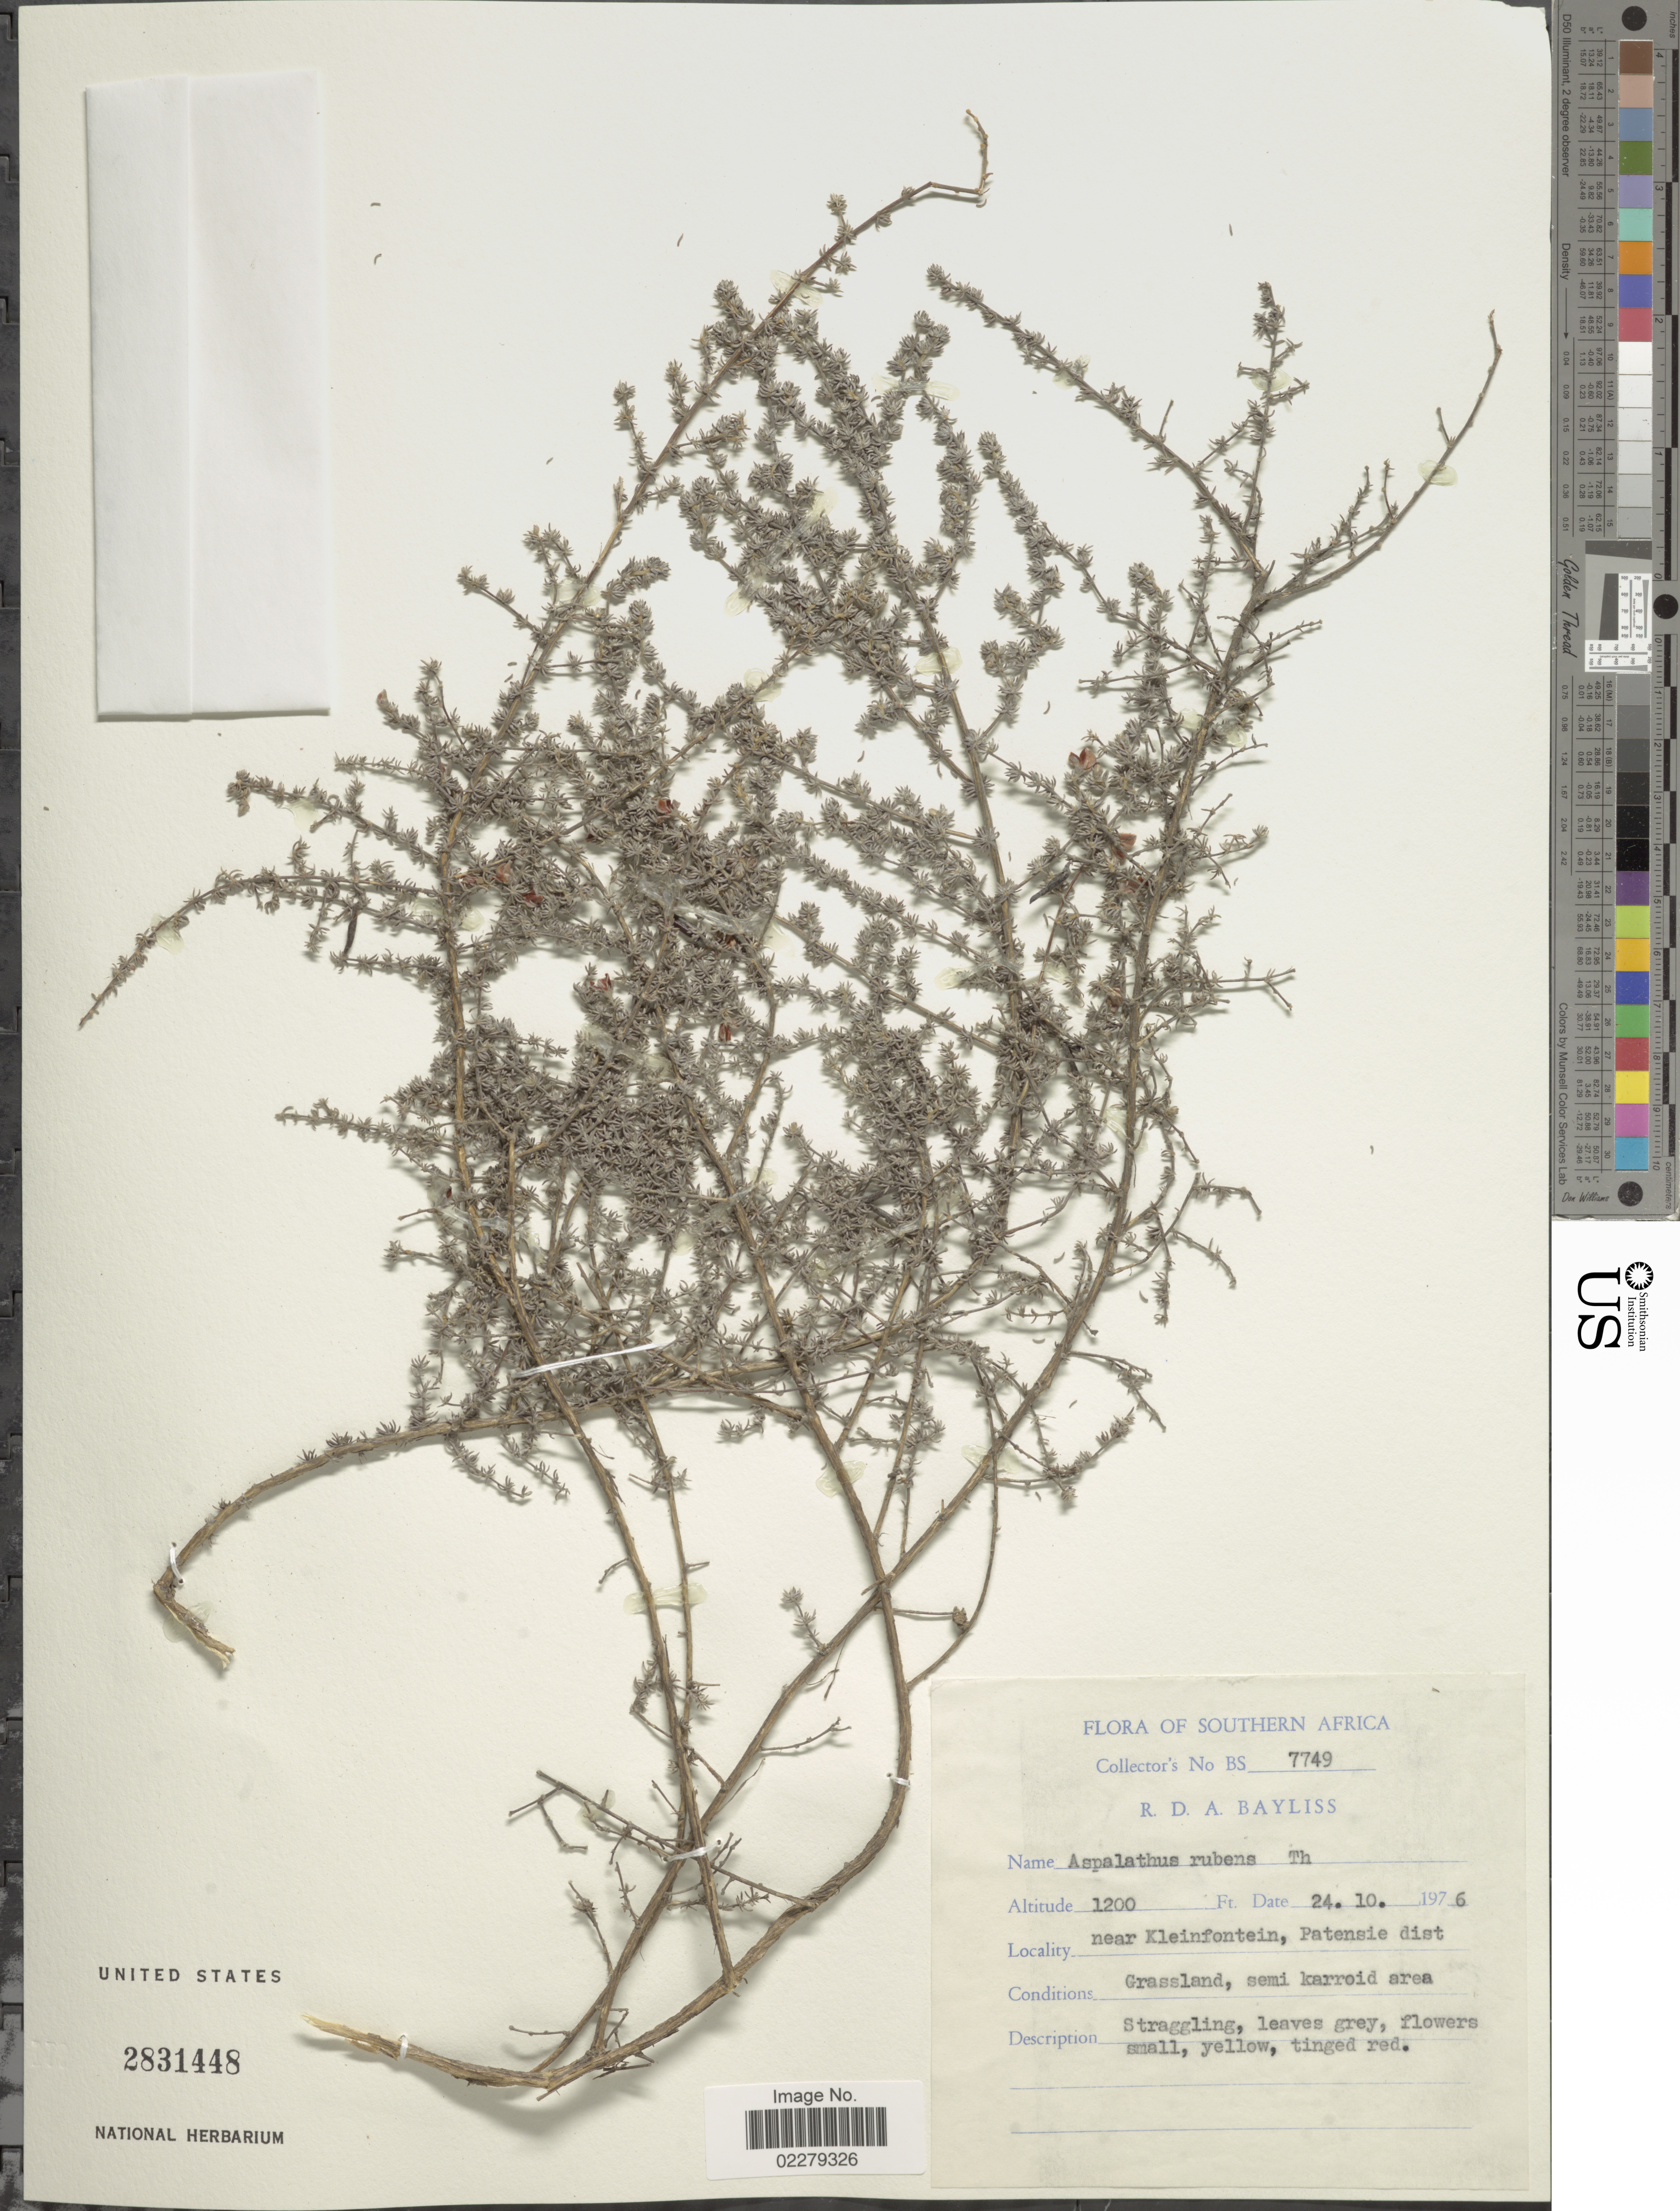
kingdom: Plantae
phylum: Tracheophyta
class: Magnoliopsida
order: Fabales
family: Fabaceae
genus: Aspalathus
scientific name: Aspalathus rubens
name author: Thunb.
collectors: R. Bayliss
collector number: BS7749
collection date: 1976-10-24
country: South Africa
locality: Southern Africa, near Kleinfontein, Patensie dist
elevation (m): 366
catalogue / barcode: US 2831448